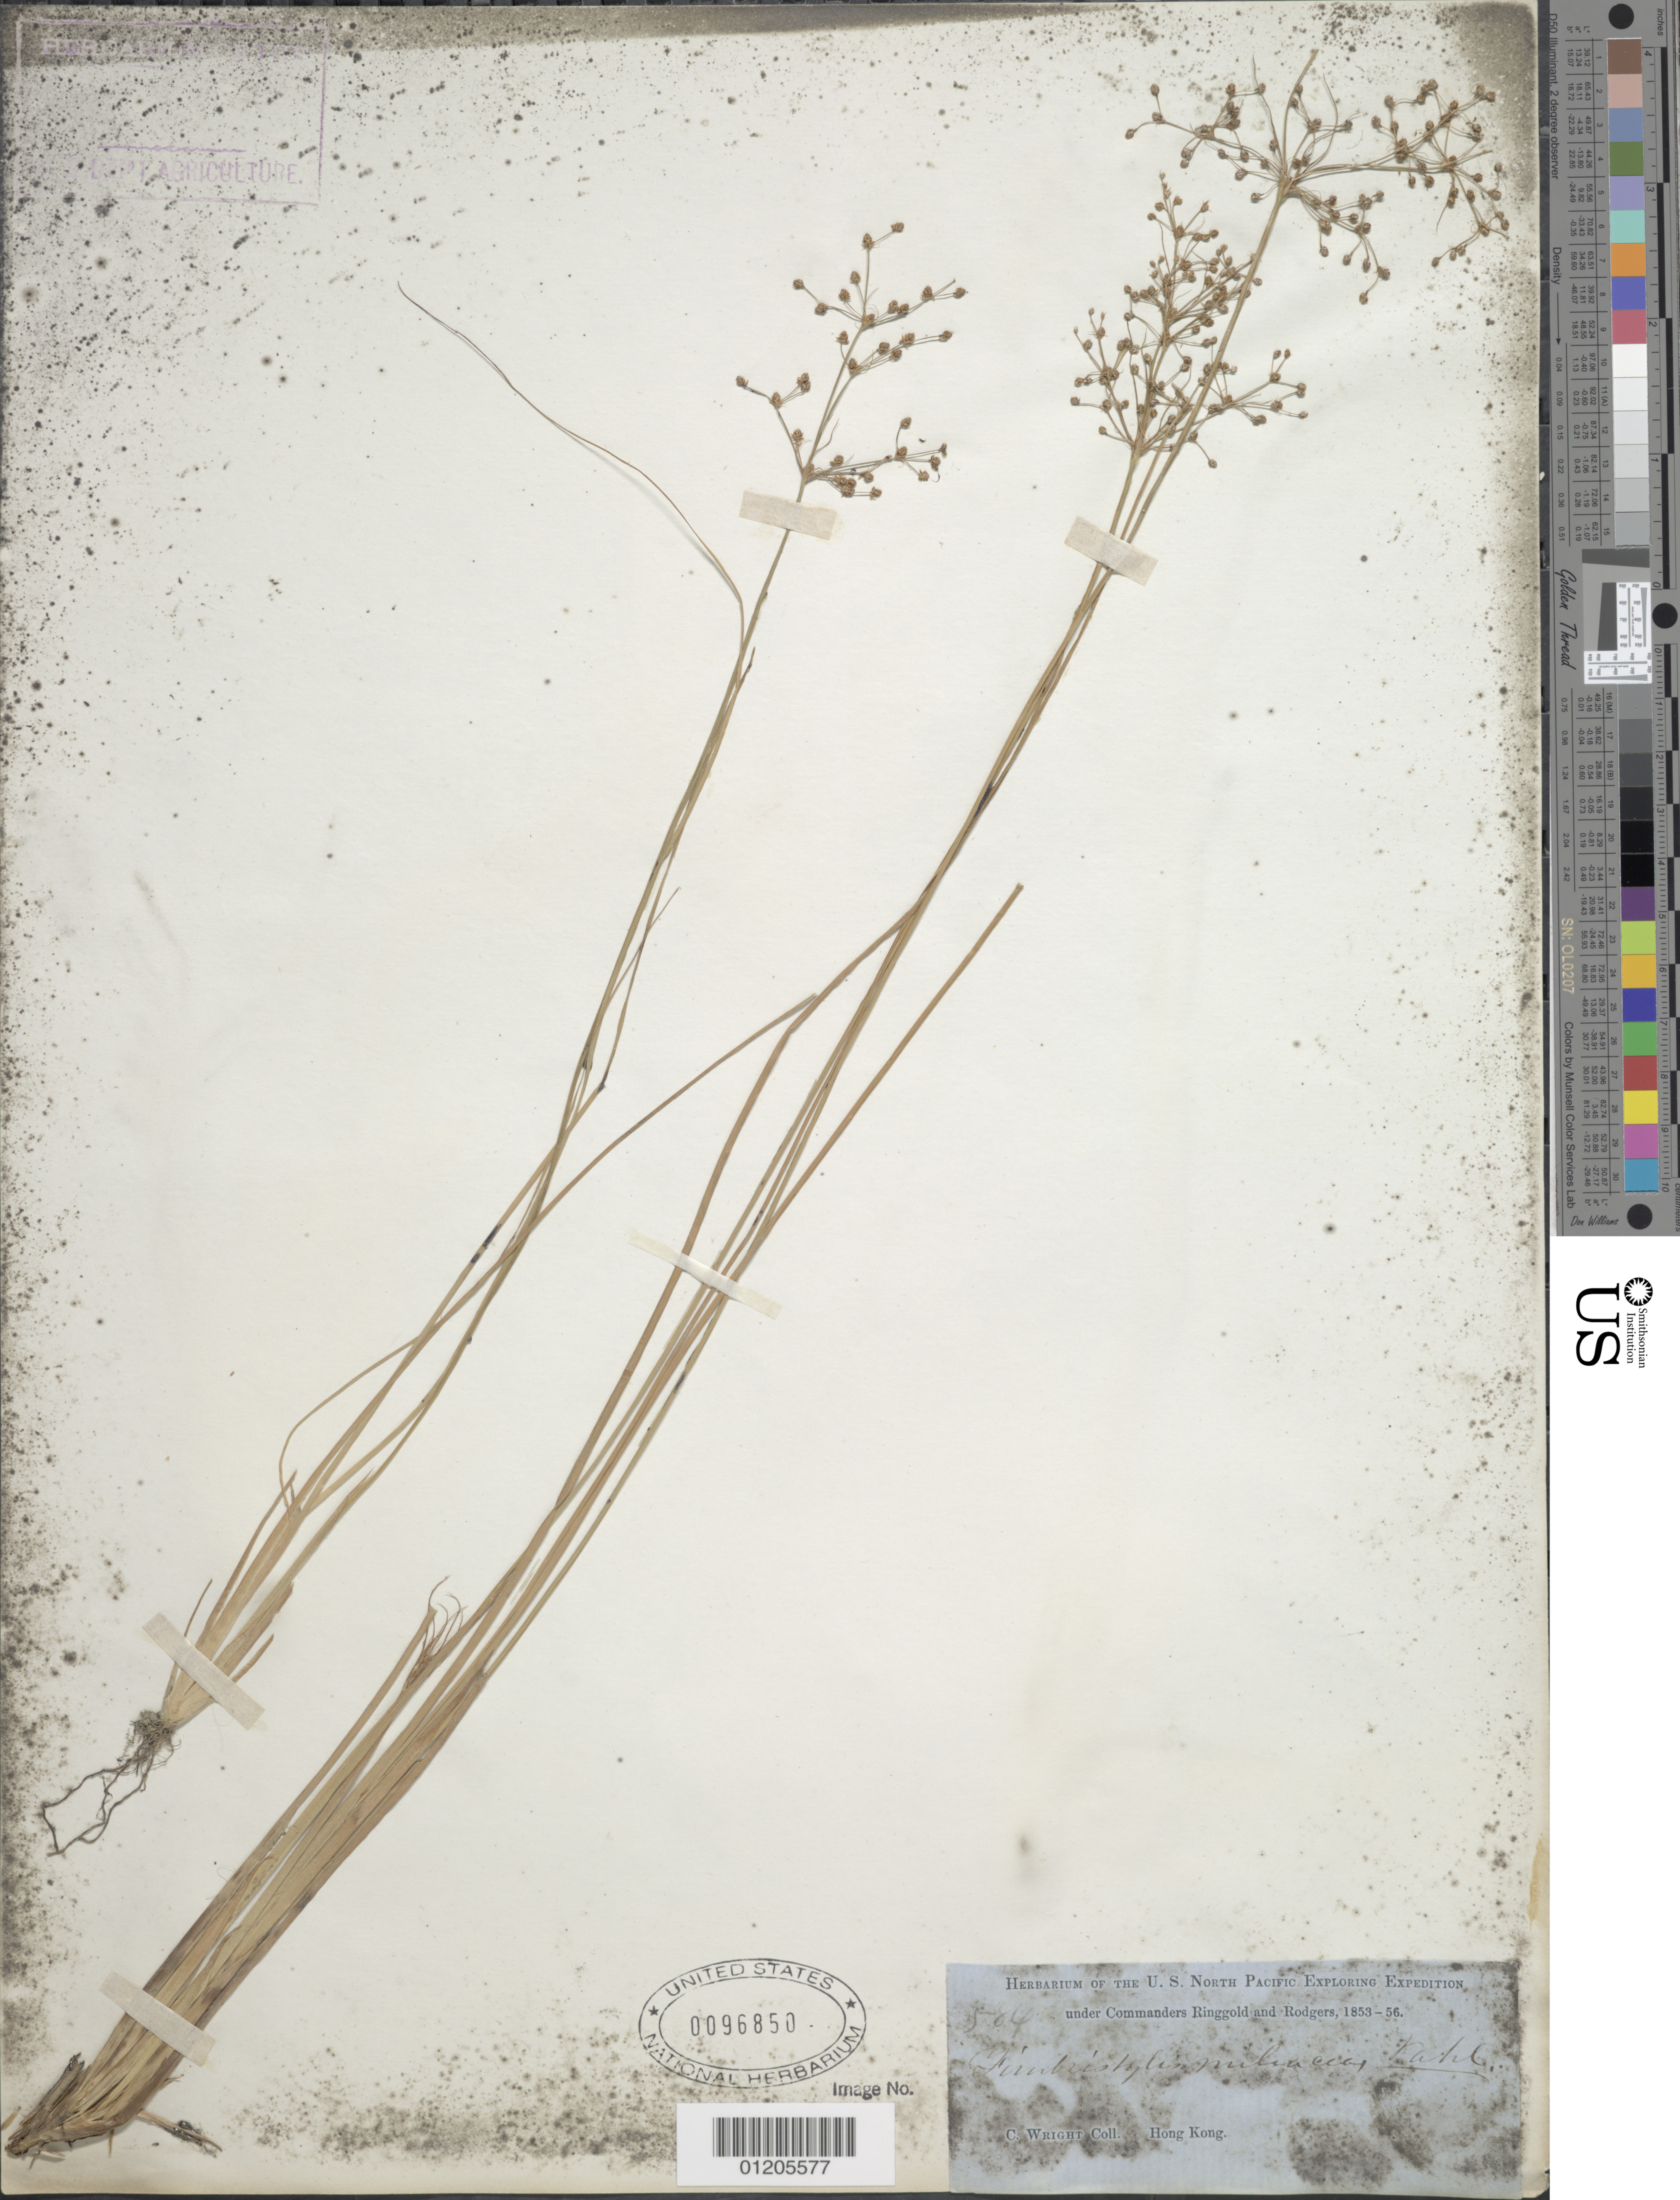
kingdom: Plantae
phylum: Tracheophyta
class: Liliopsida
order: Poales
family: Cyperaceae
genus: Fimbristylis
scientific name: Fimbristylis littoralis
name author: Gaudich.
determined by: Strong, M. T., (US), Smithsonian Institution - National Museum of Natural History (UNITED STATES)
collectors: C. Wright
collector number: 584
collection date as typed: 1853 to -- -- 1856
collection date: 1853/1856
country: China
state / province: Hong Kong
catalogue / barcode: US 96850